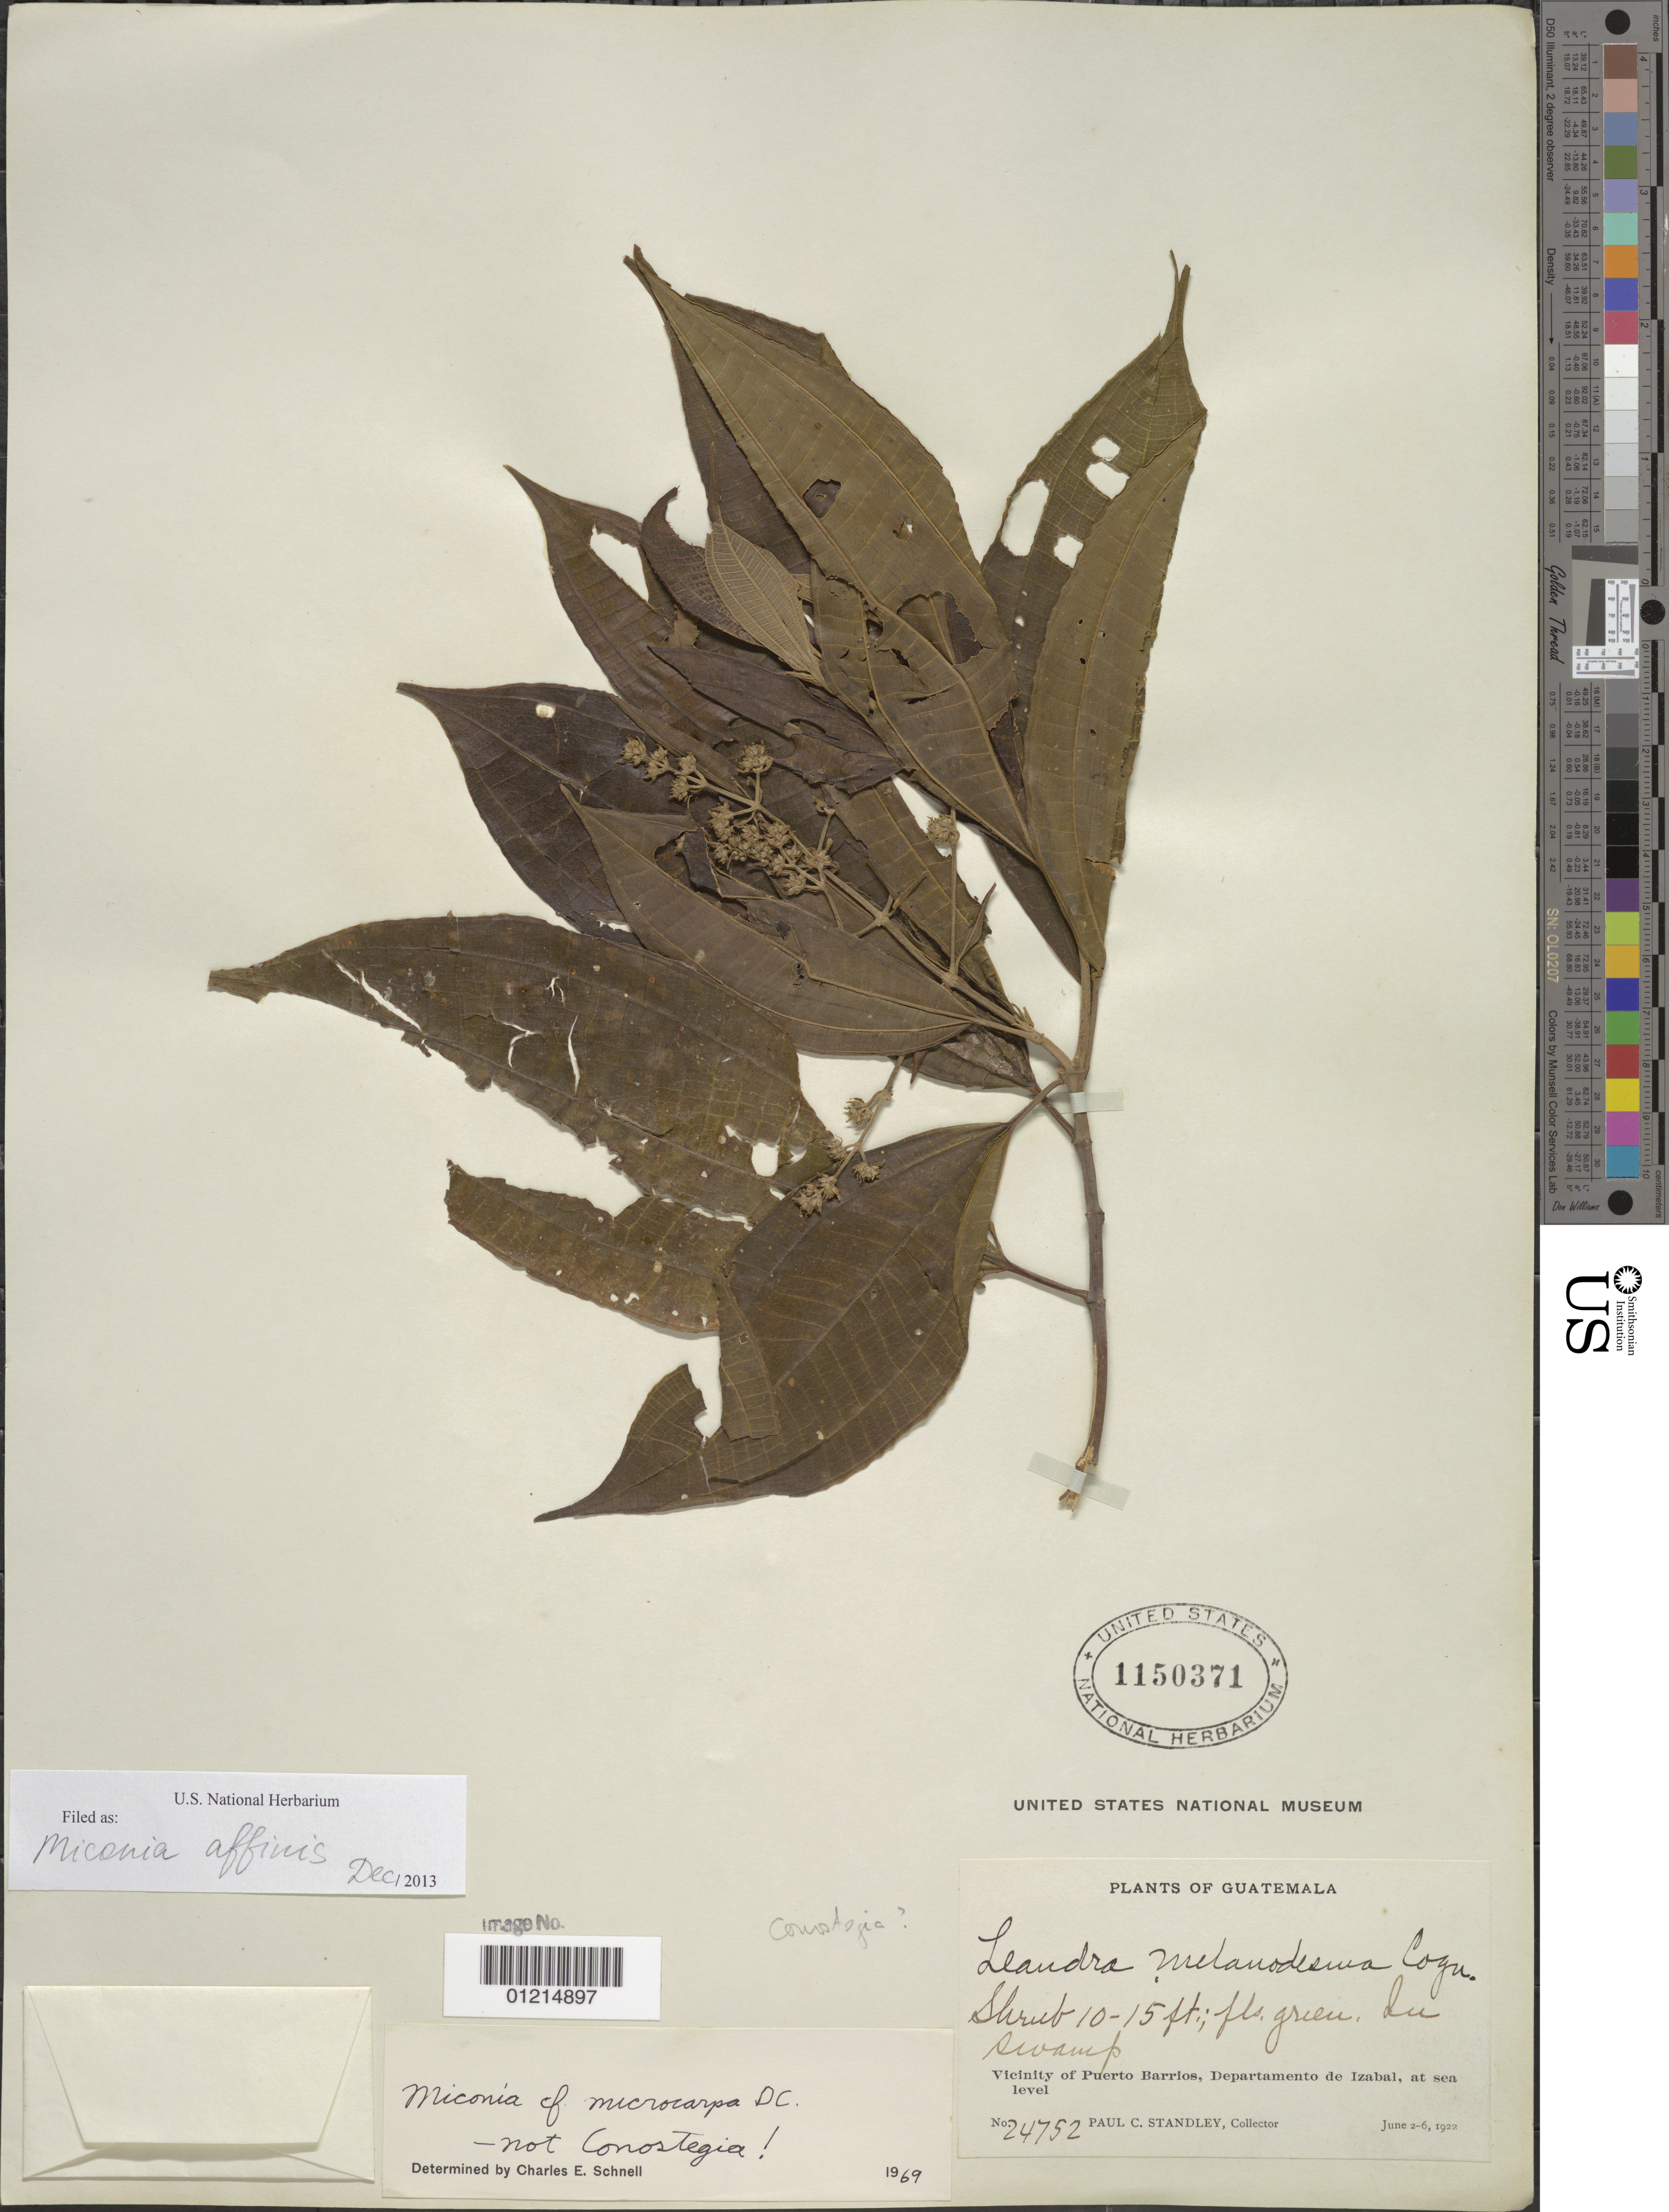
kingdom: Plantae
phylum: Tracheophyta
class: Magnoliopsida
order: Myrtales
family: Melastomataceae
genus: Miconia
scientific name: Miconia affinis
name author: DC.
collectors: P. C. Standley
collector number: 24752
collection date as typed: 02 Jun 1922 to 06 Jun 1922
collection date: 1922-06-02/1922-06-06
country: Guatemala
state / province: Izabal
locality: Vicinity of Puerto Barrios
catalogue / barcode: US 1150371